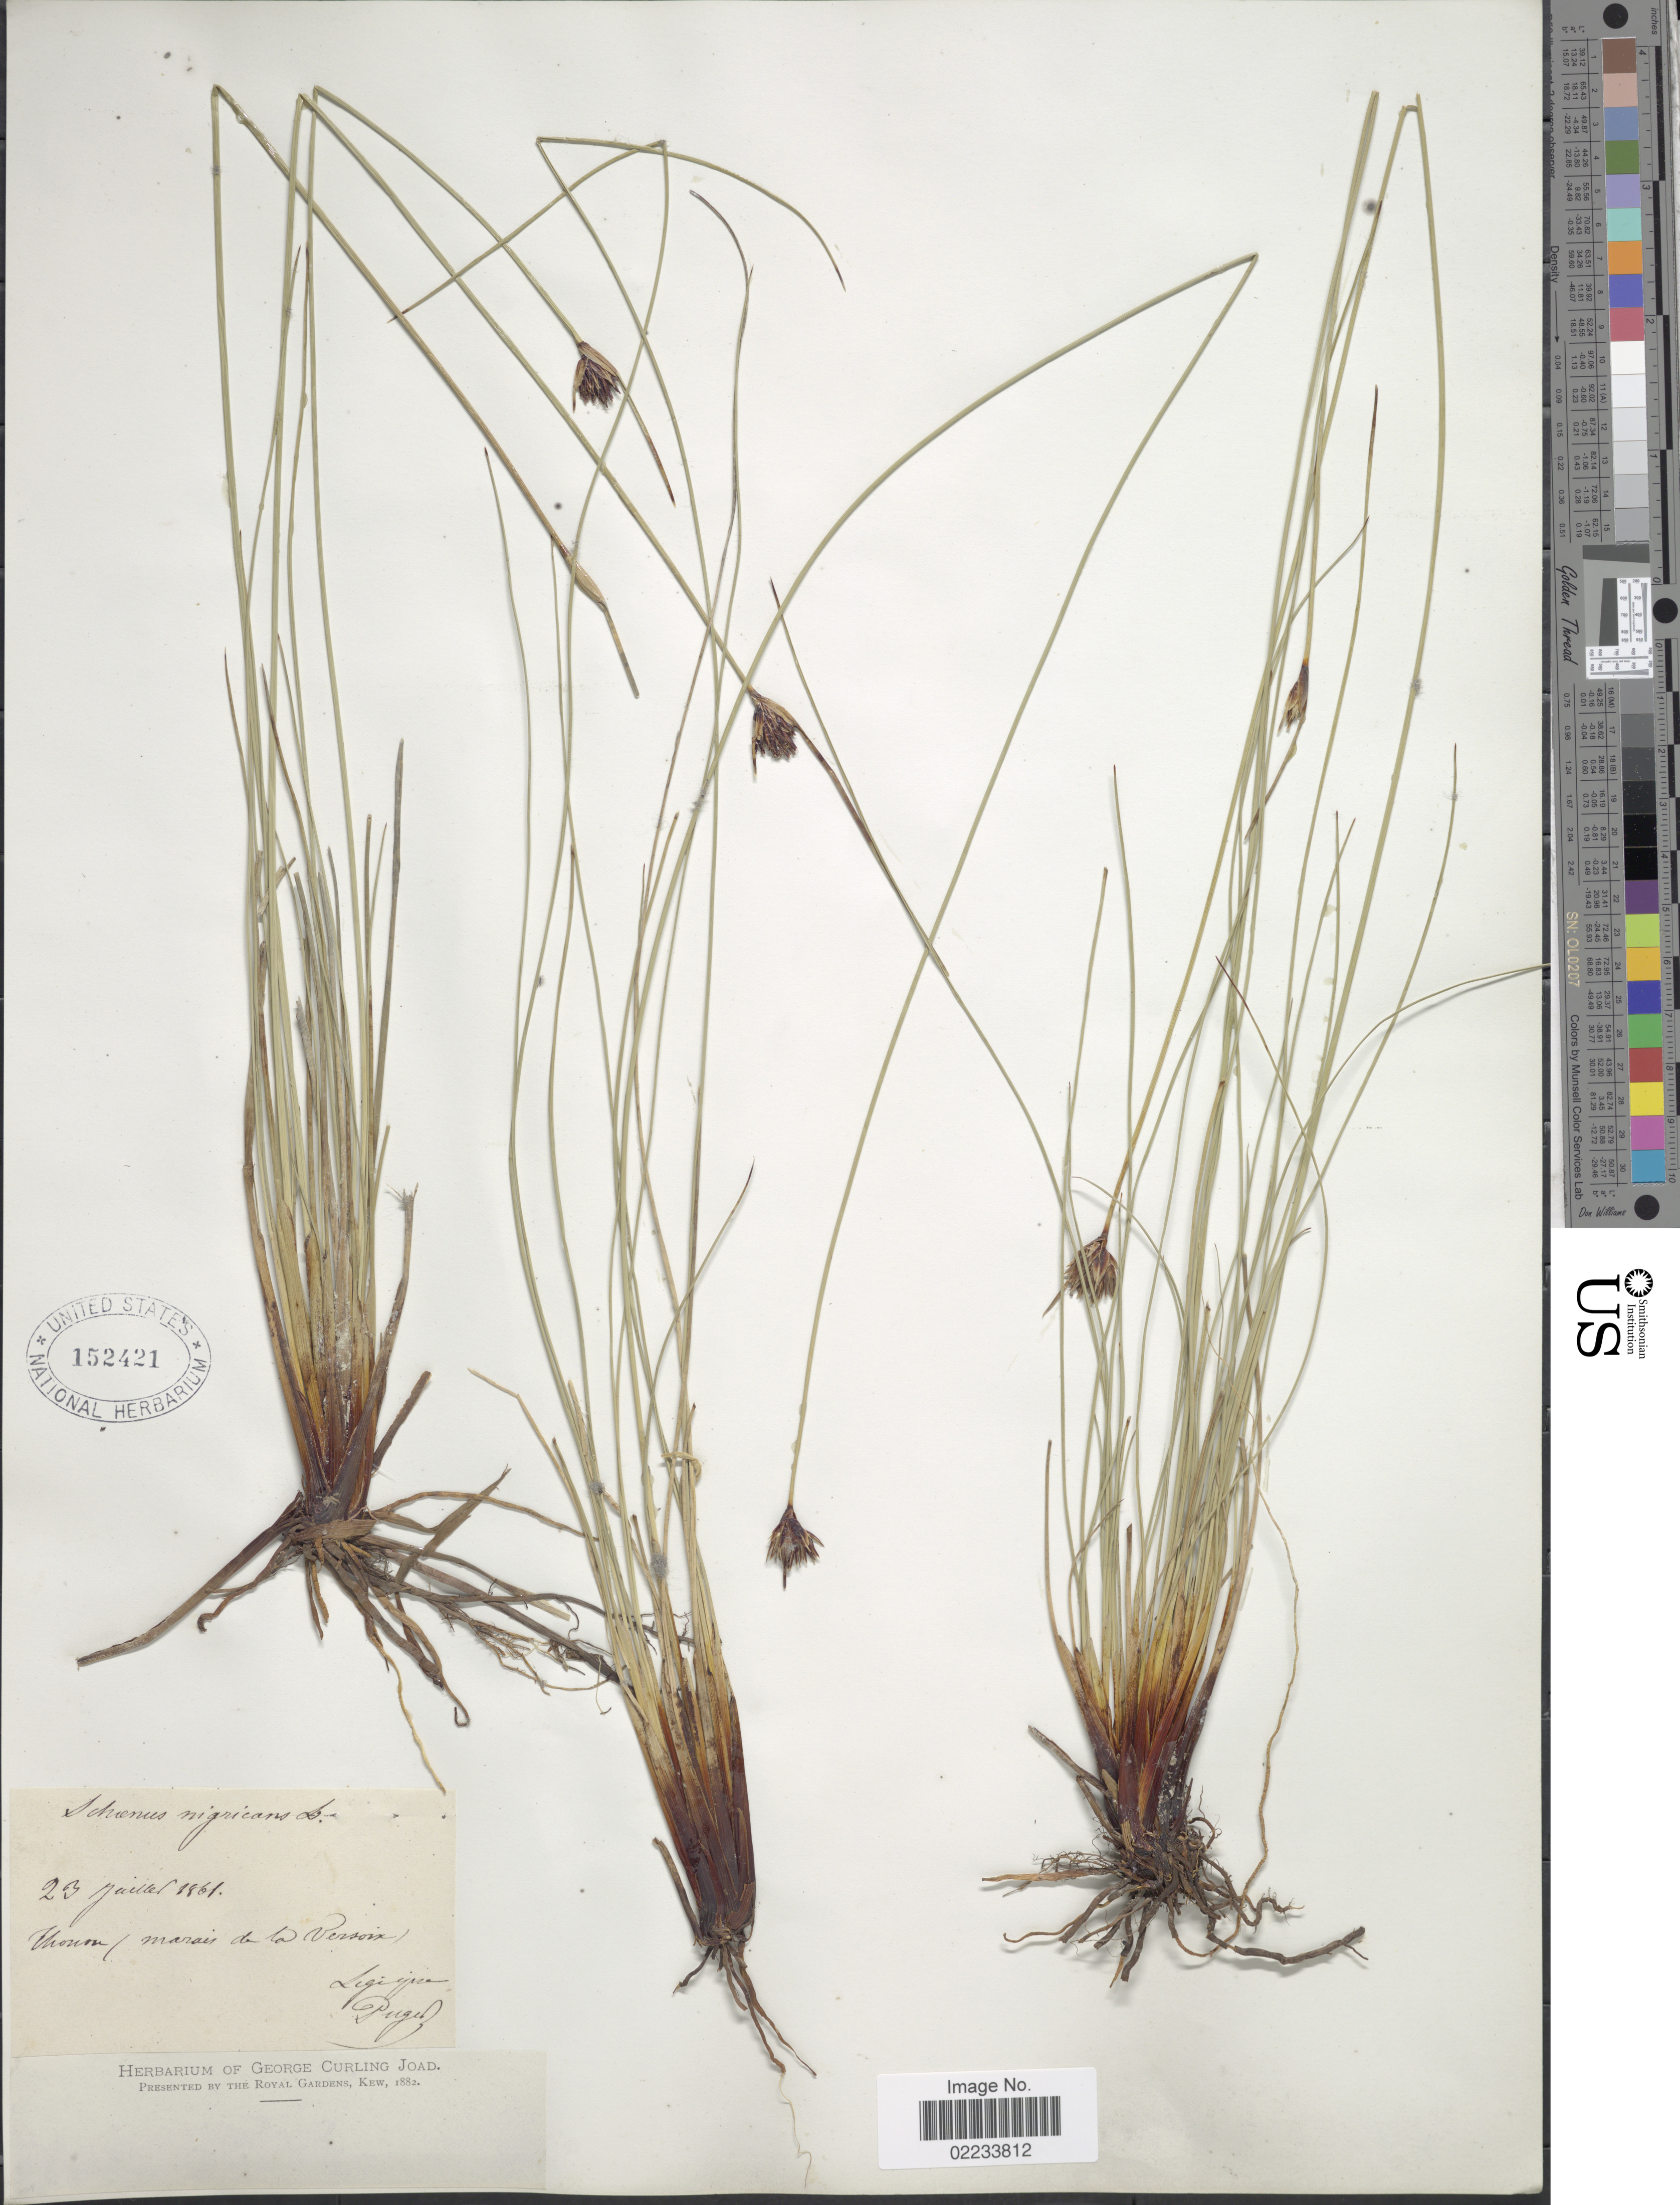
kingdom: Plantae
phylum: Tracheophyta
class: Liliopsida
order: Poales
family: Cyperaceae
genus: Schoenus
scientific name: Schoenus nigricans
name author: L.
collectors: -. Puget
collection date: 1861-07-23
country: Switzerland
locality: Thoun (marais de la Versoix)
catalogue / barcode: US 152421